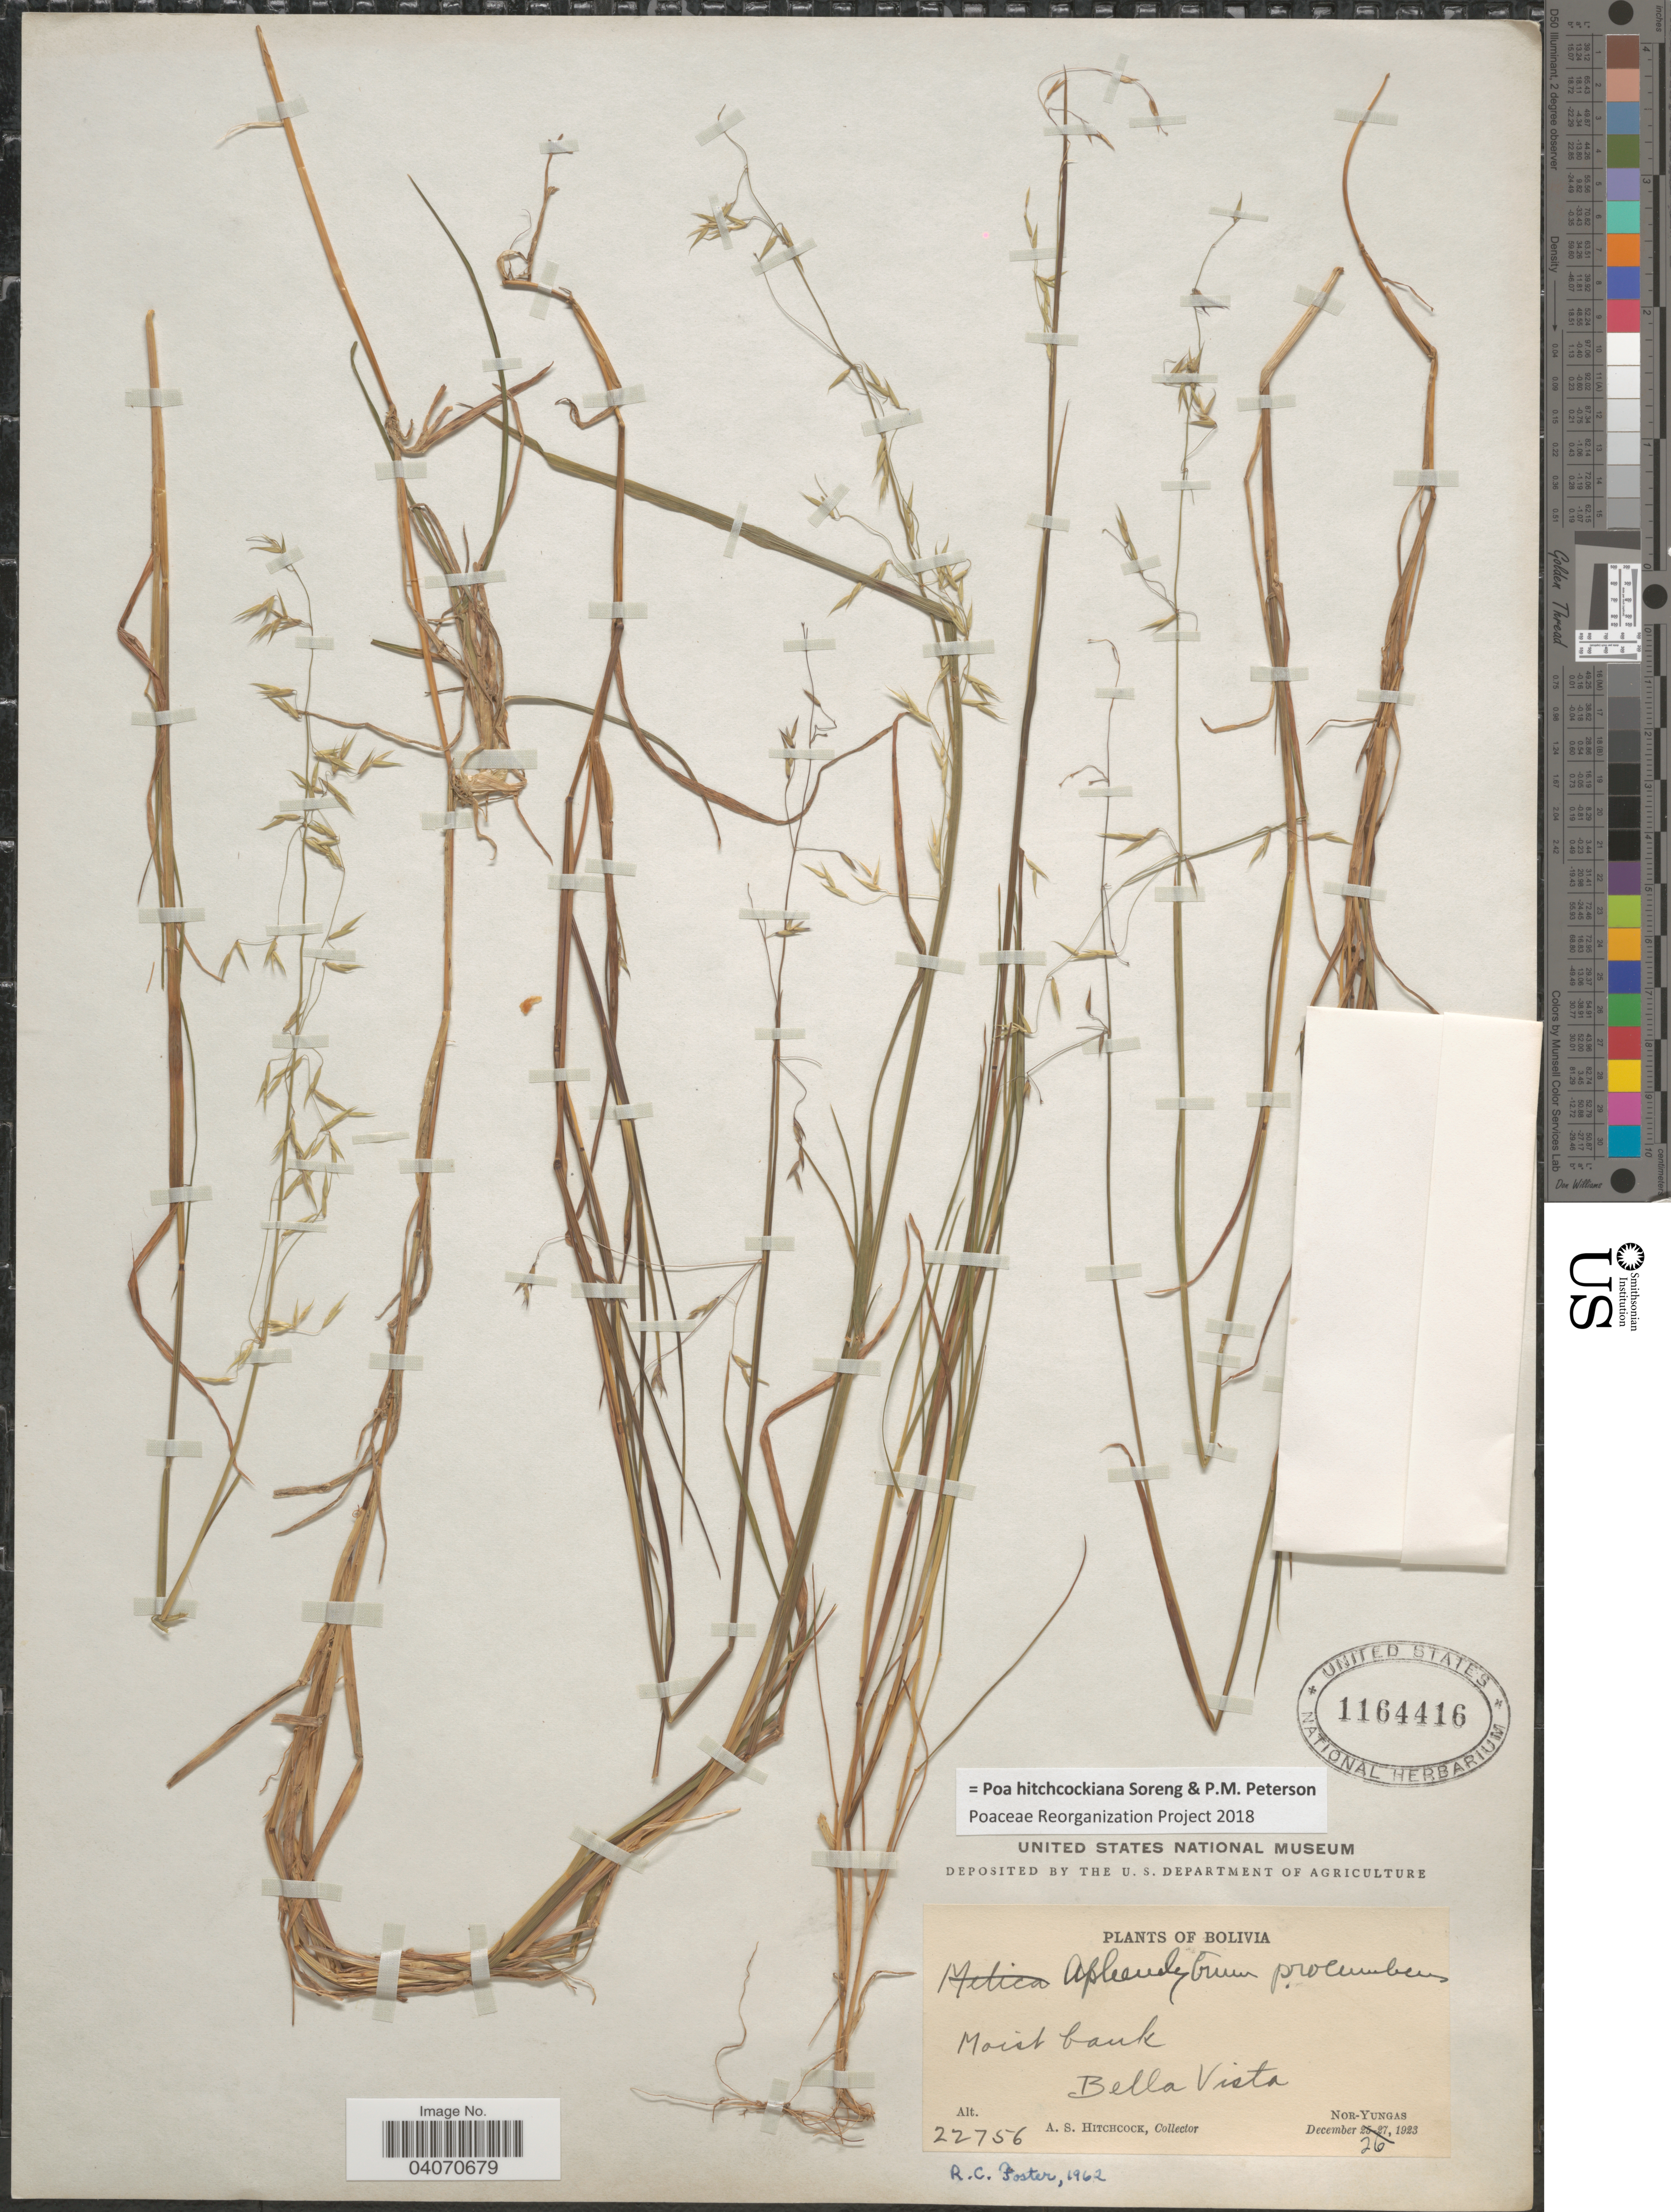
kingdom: Plantae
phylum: Tracheophyta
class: Liliopsida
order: Poales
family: Poaceae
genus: Poa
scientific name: Poa hitchcockiana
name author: Soreng & P.M. Peterson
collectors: A. S. Hitchcock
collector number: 22756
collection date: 1923-12-26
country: Bolivia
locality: Moist bank. Bella Vista. Nor-Yungas.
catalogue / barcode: US 1164416